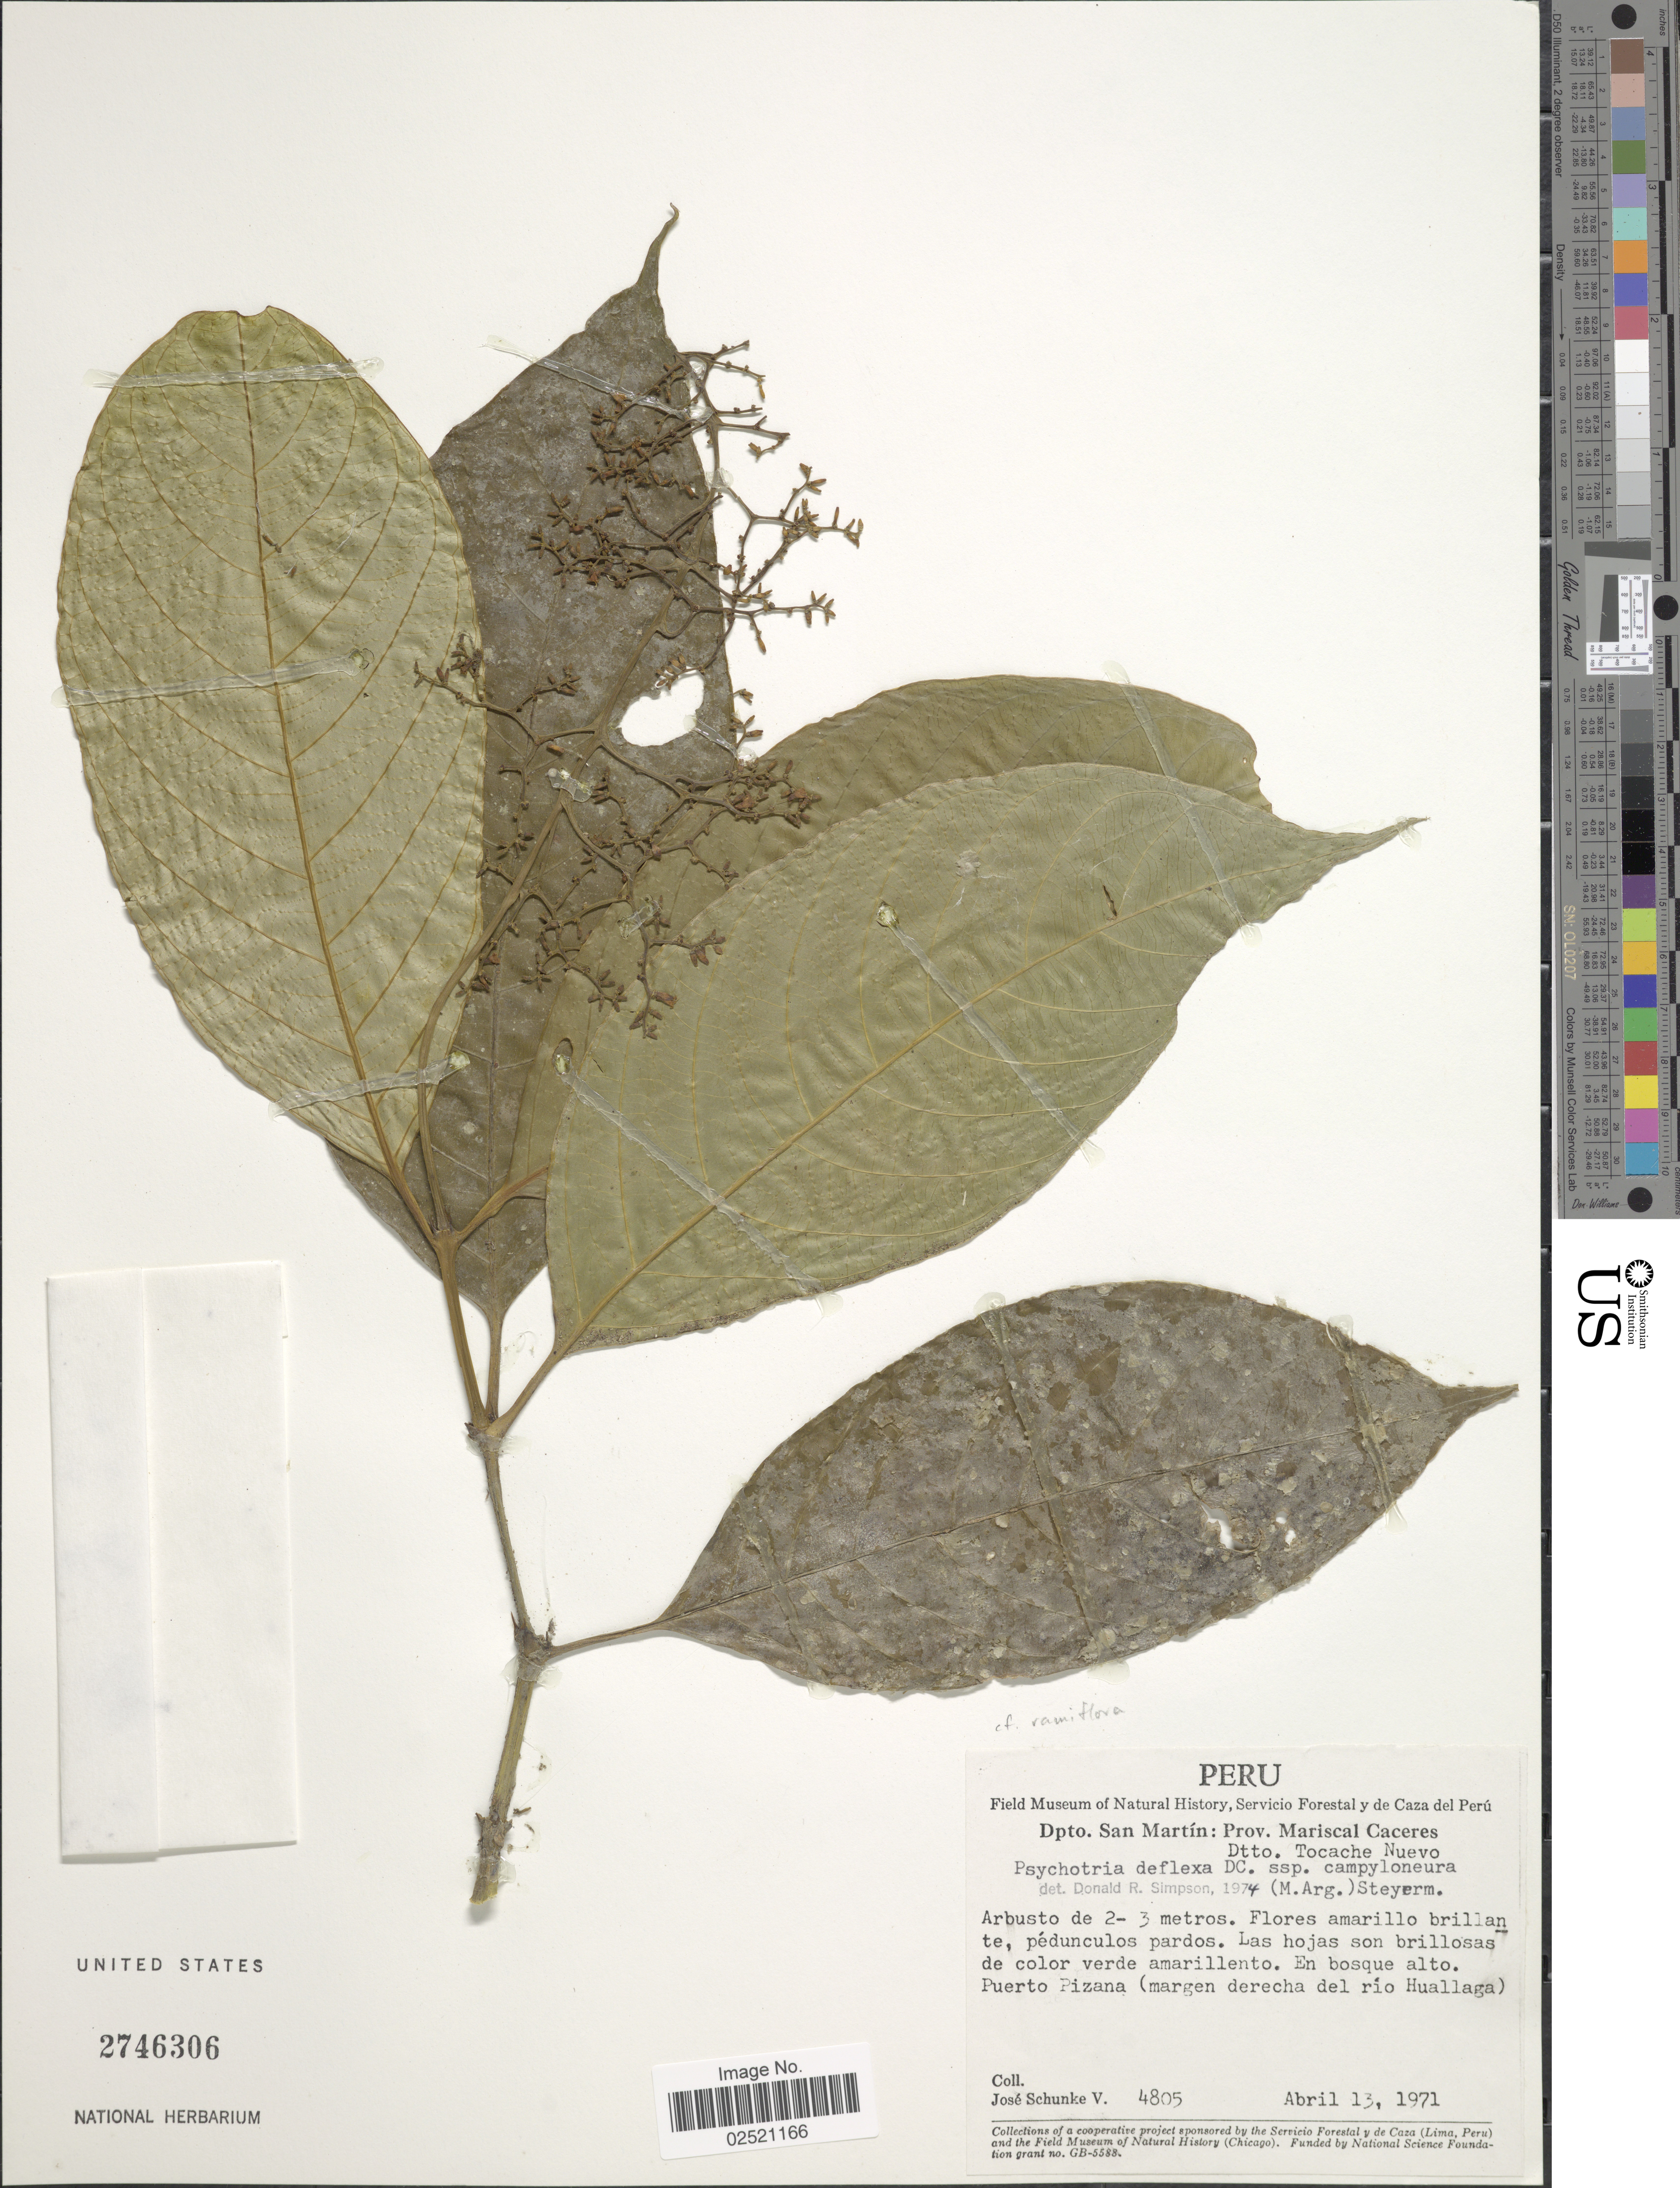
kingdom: Plantae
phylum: Tracheophyta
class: Magnoliopsida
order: Gentianales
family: Rubiaceae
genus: Psychotria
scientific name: Psychotria deflexa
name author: DC.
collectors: J. Schunke Vigo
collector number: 4805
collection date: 1971-04-13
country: Peru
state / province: San Martín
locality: Prov. Mariscal Caceres, Dtto. Tocache Nuevo, en bosque alto, Puerto Pizana (margen dereche del rio Huallaga)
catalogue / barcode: US 2746306